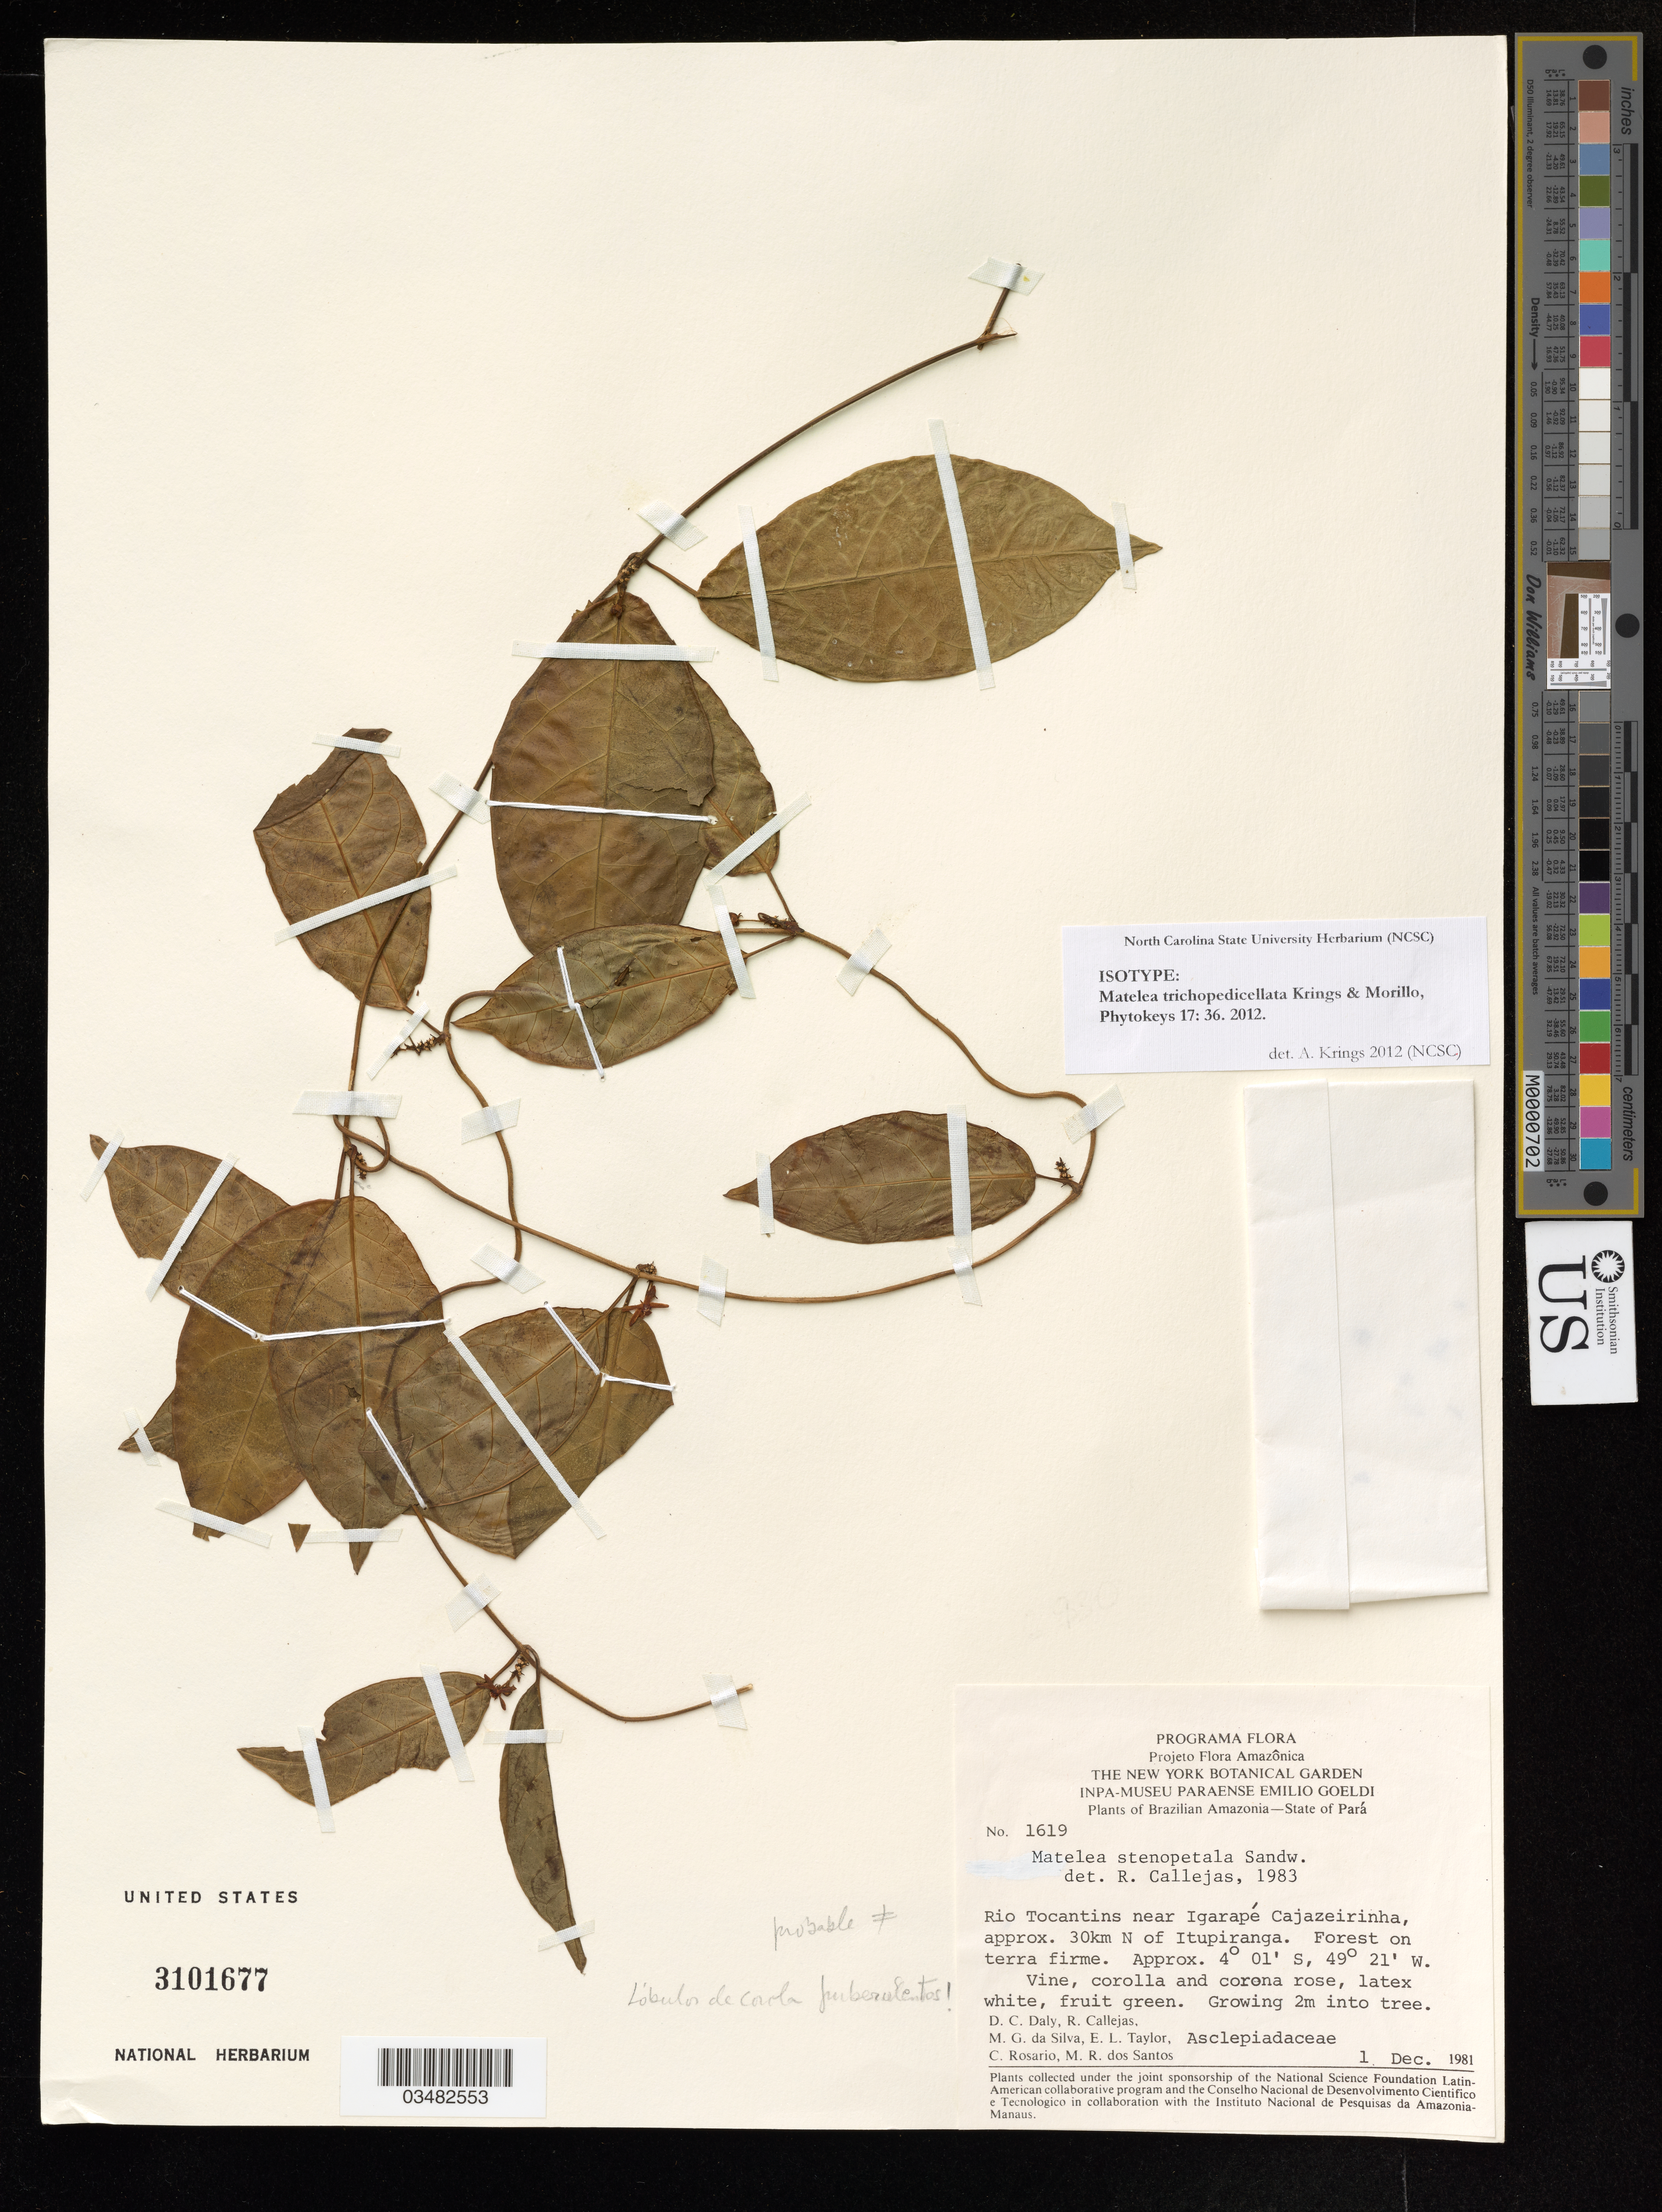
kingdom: Plantae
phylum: Tracheophyta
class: Magnoliopsida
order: Gentianales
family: Apocynaceae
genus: Matelea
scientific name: Matelea trichopedicellata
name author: Krings & Morillo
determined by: Krings, A.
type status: Isotype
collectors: D. C. Daly, R. Callejas, M. G. Silva, E. L. Taylor, C. S. Rosário & M. R. Santos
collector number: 1619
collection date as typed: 1 Dec 1981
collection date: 1981-12-01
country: Brazil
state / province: Pará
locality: Rio Tocantins near Igarape Cajazeirinha, approx. 30km N of Itupiranga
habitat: forst on terra firme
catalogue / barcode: US 3101677